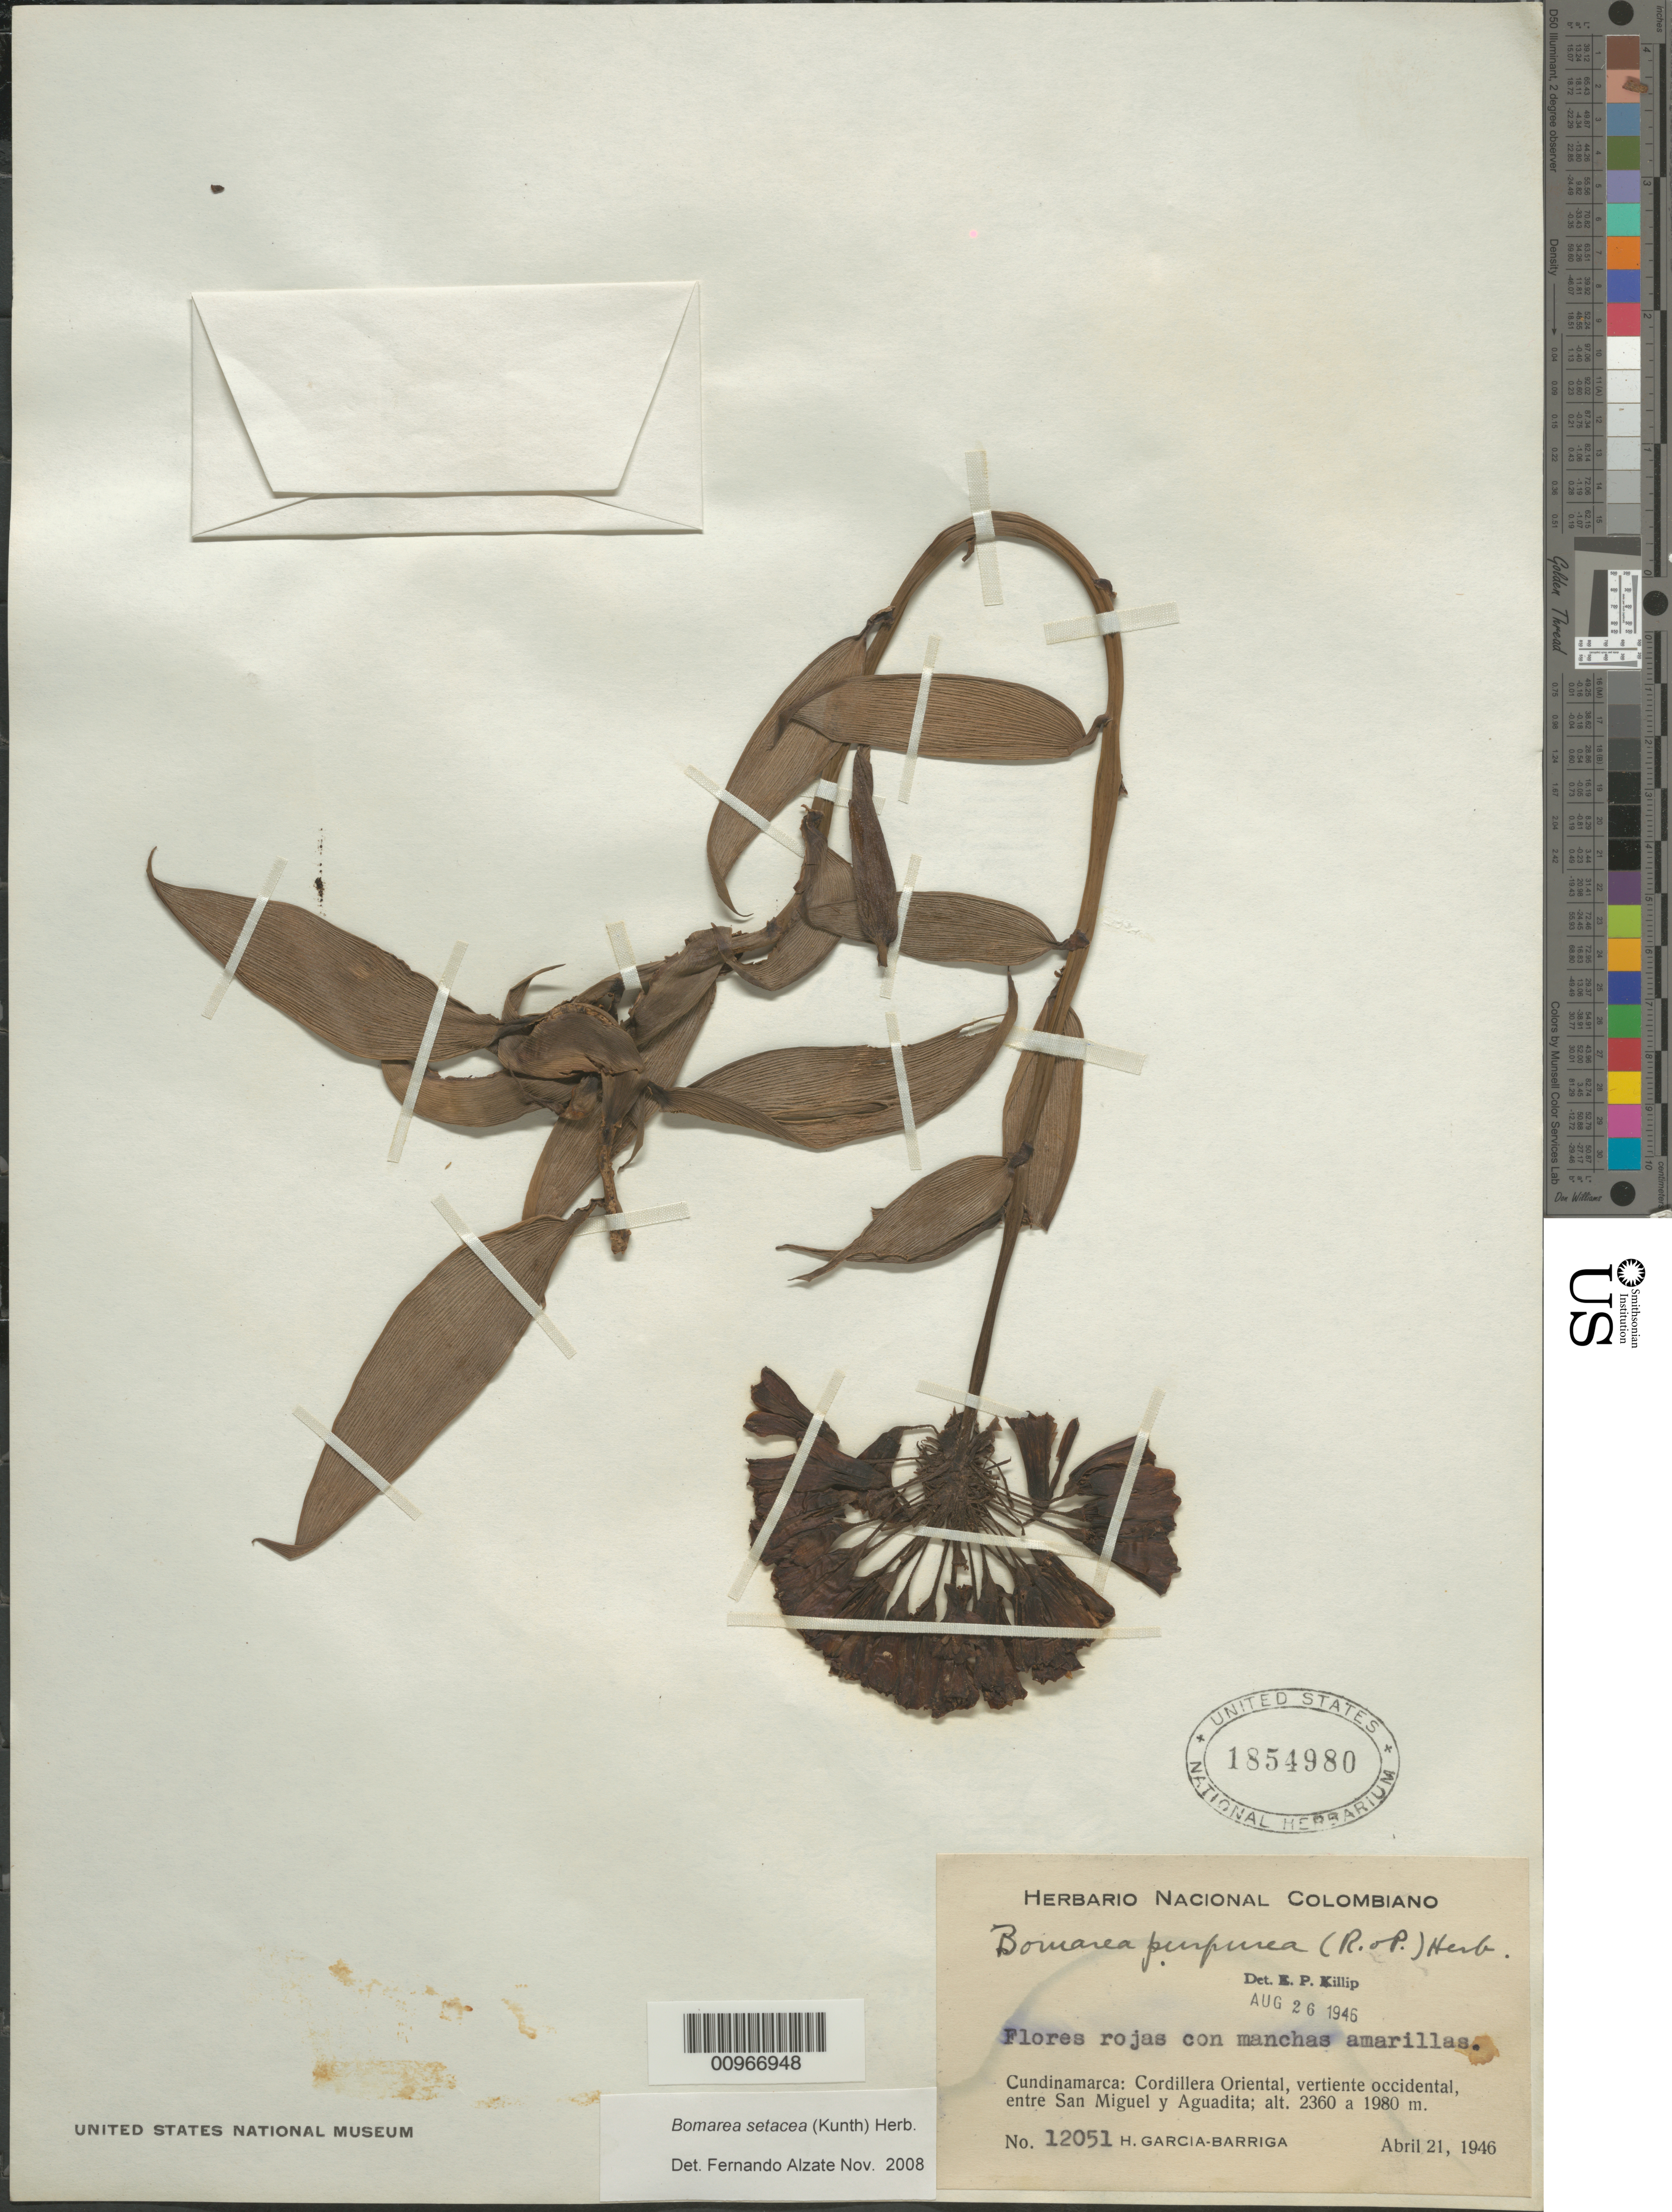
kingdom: Plantae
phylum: Tracheophyta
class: Liliopsida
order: Liliales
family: Alstroemeriaceae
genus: Bomarea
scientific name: Bomarea setacea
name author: (Ruiz & Pav.) Herb.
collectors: H. García Barriga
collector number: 12051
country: Colombia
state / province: Cundinamarca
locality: Between San Miguel and Aguadita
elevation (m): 1980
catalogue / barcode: US 1854980